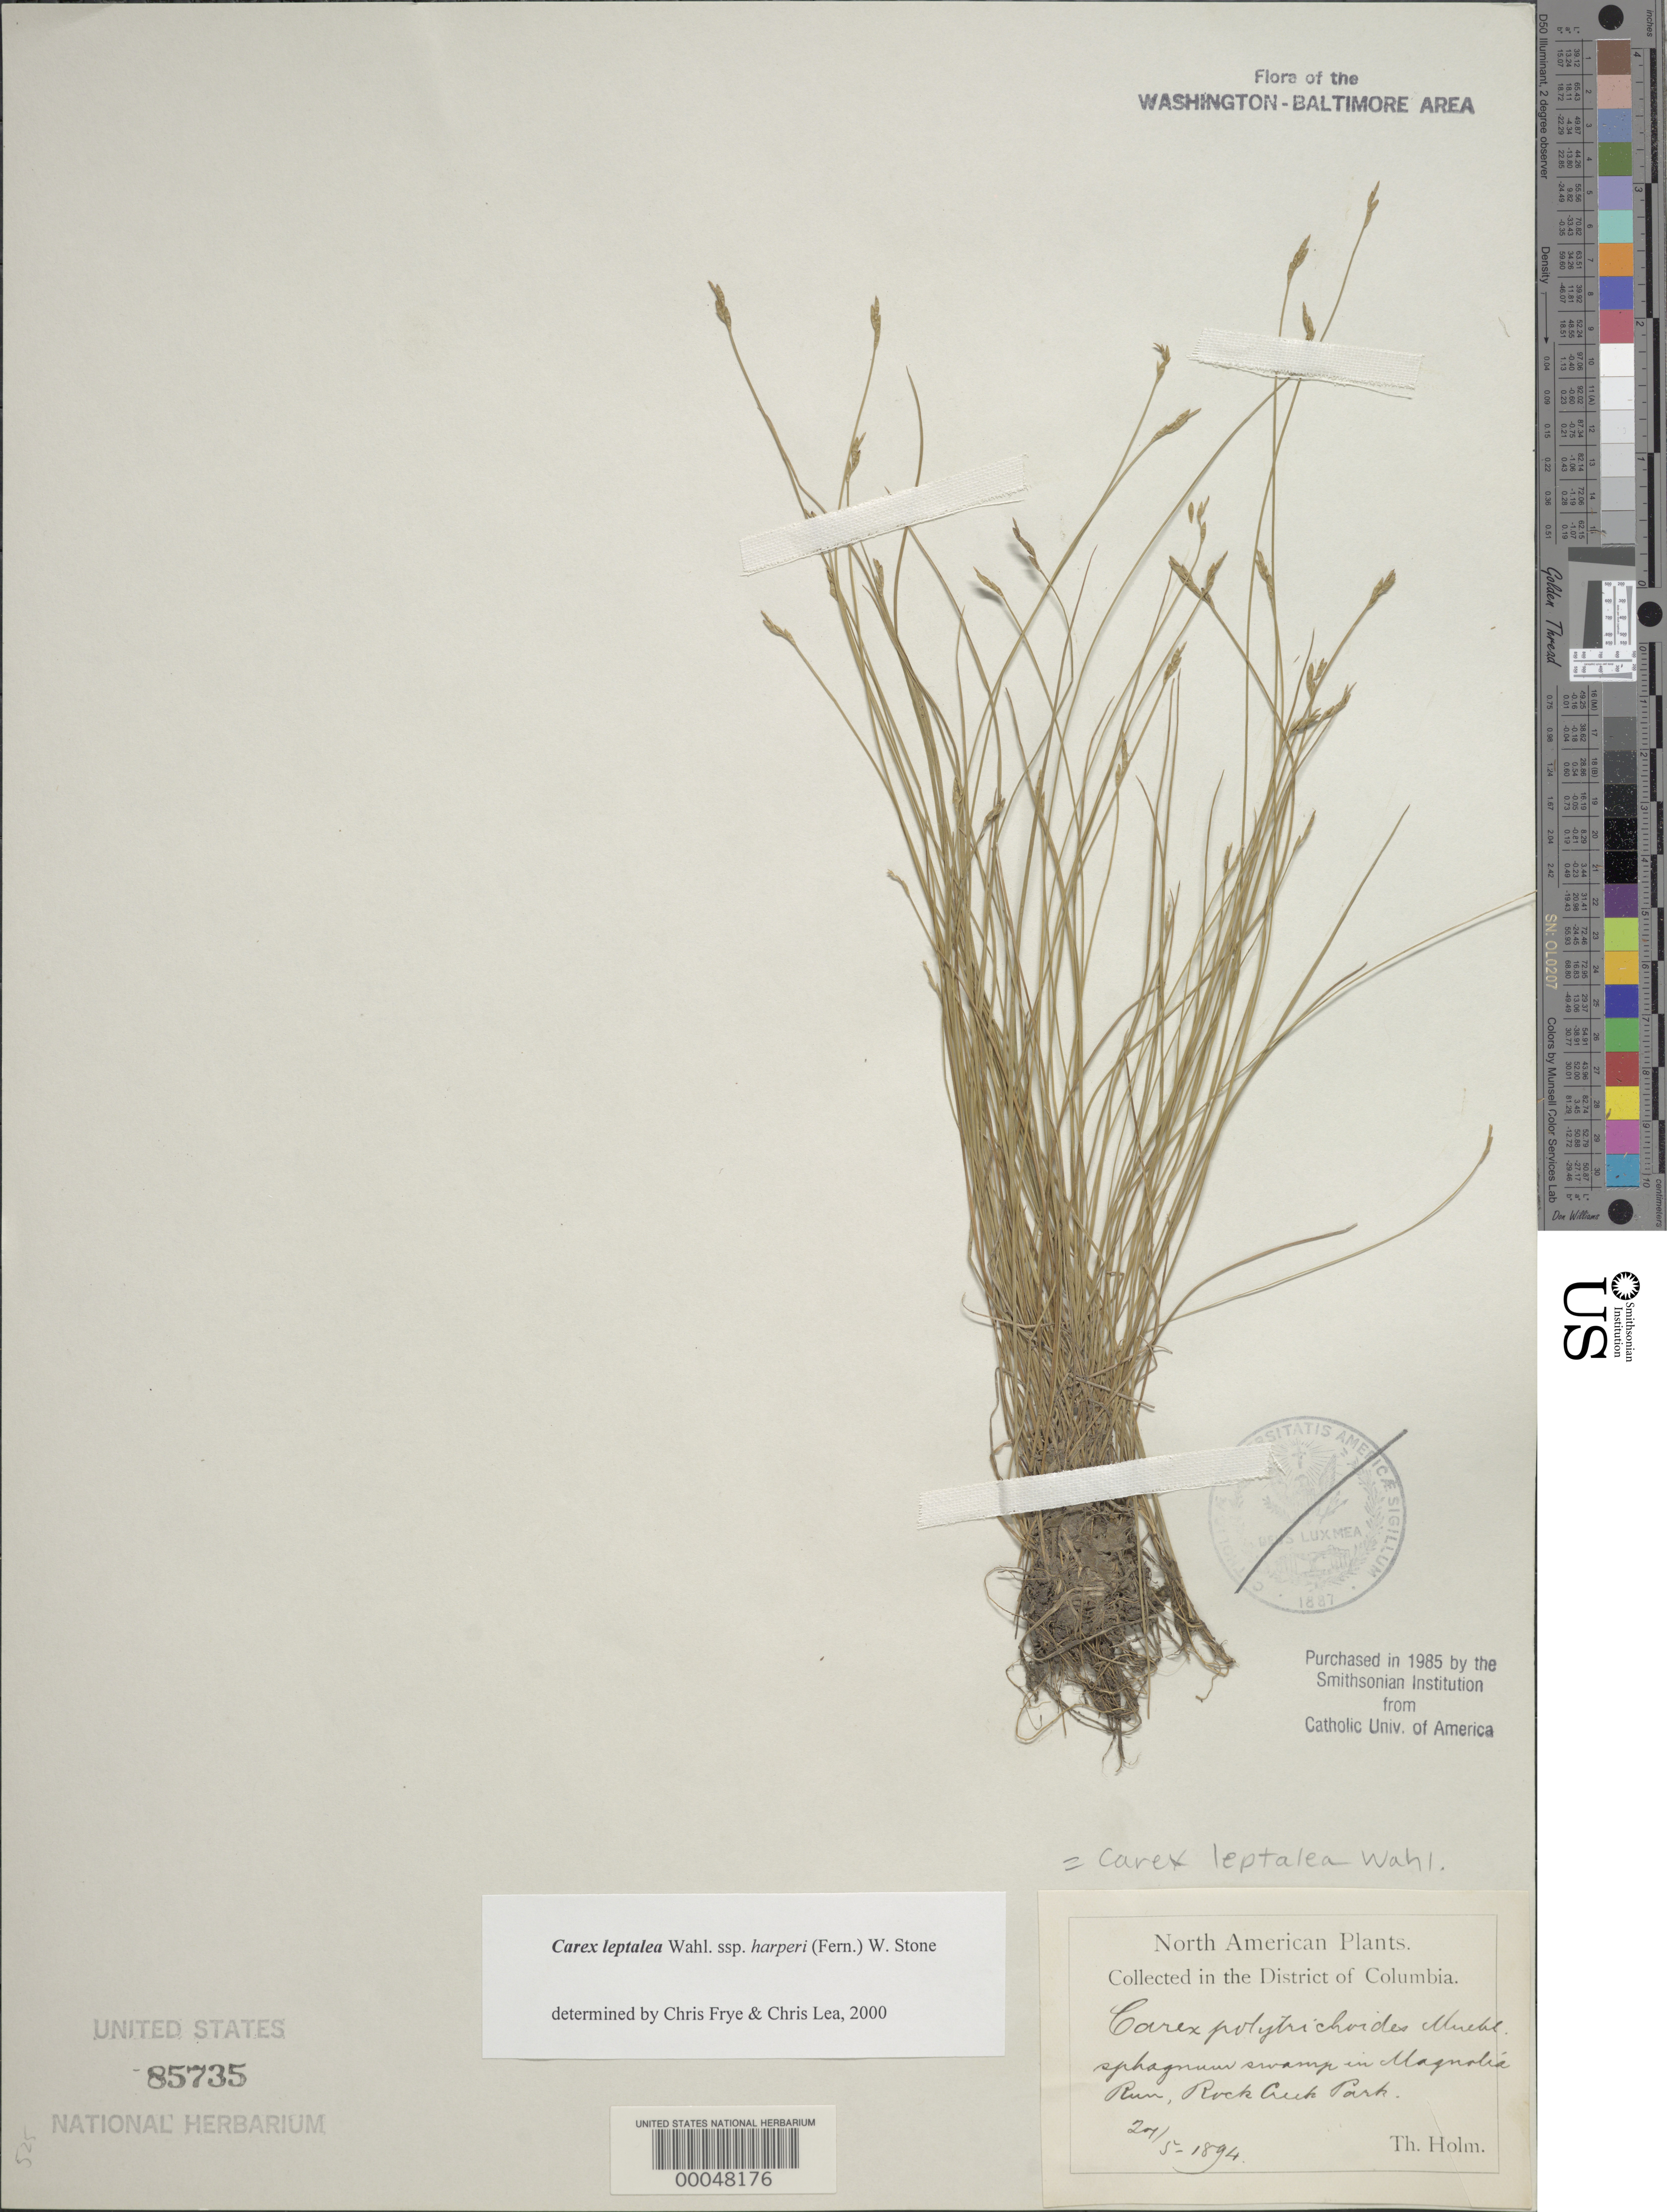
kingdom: Plantae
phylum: Tracheophyta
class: Liliopsida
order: Poales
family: Cyperaceae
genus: Carex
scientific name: Carex leptalea var. harperi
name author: (Fernald) W. Stone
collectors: T. Holm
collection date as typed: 20 May 1894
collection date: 1894-05-20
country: United States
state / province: District of Columbia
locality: Rock Creek Park Magnolia Run Rock Creek Park & vicinity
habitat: Sphagnum swamp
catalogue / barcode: US 85735